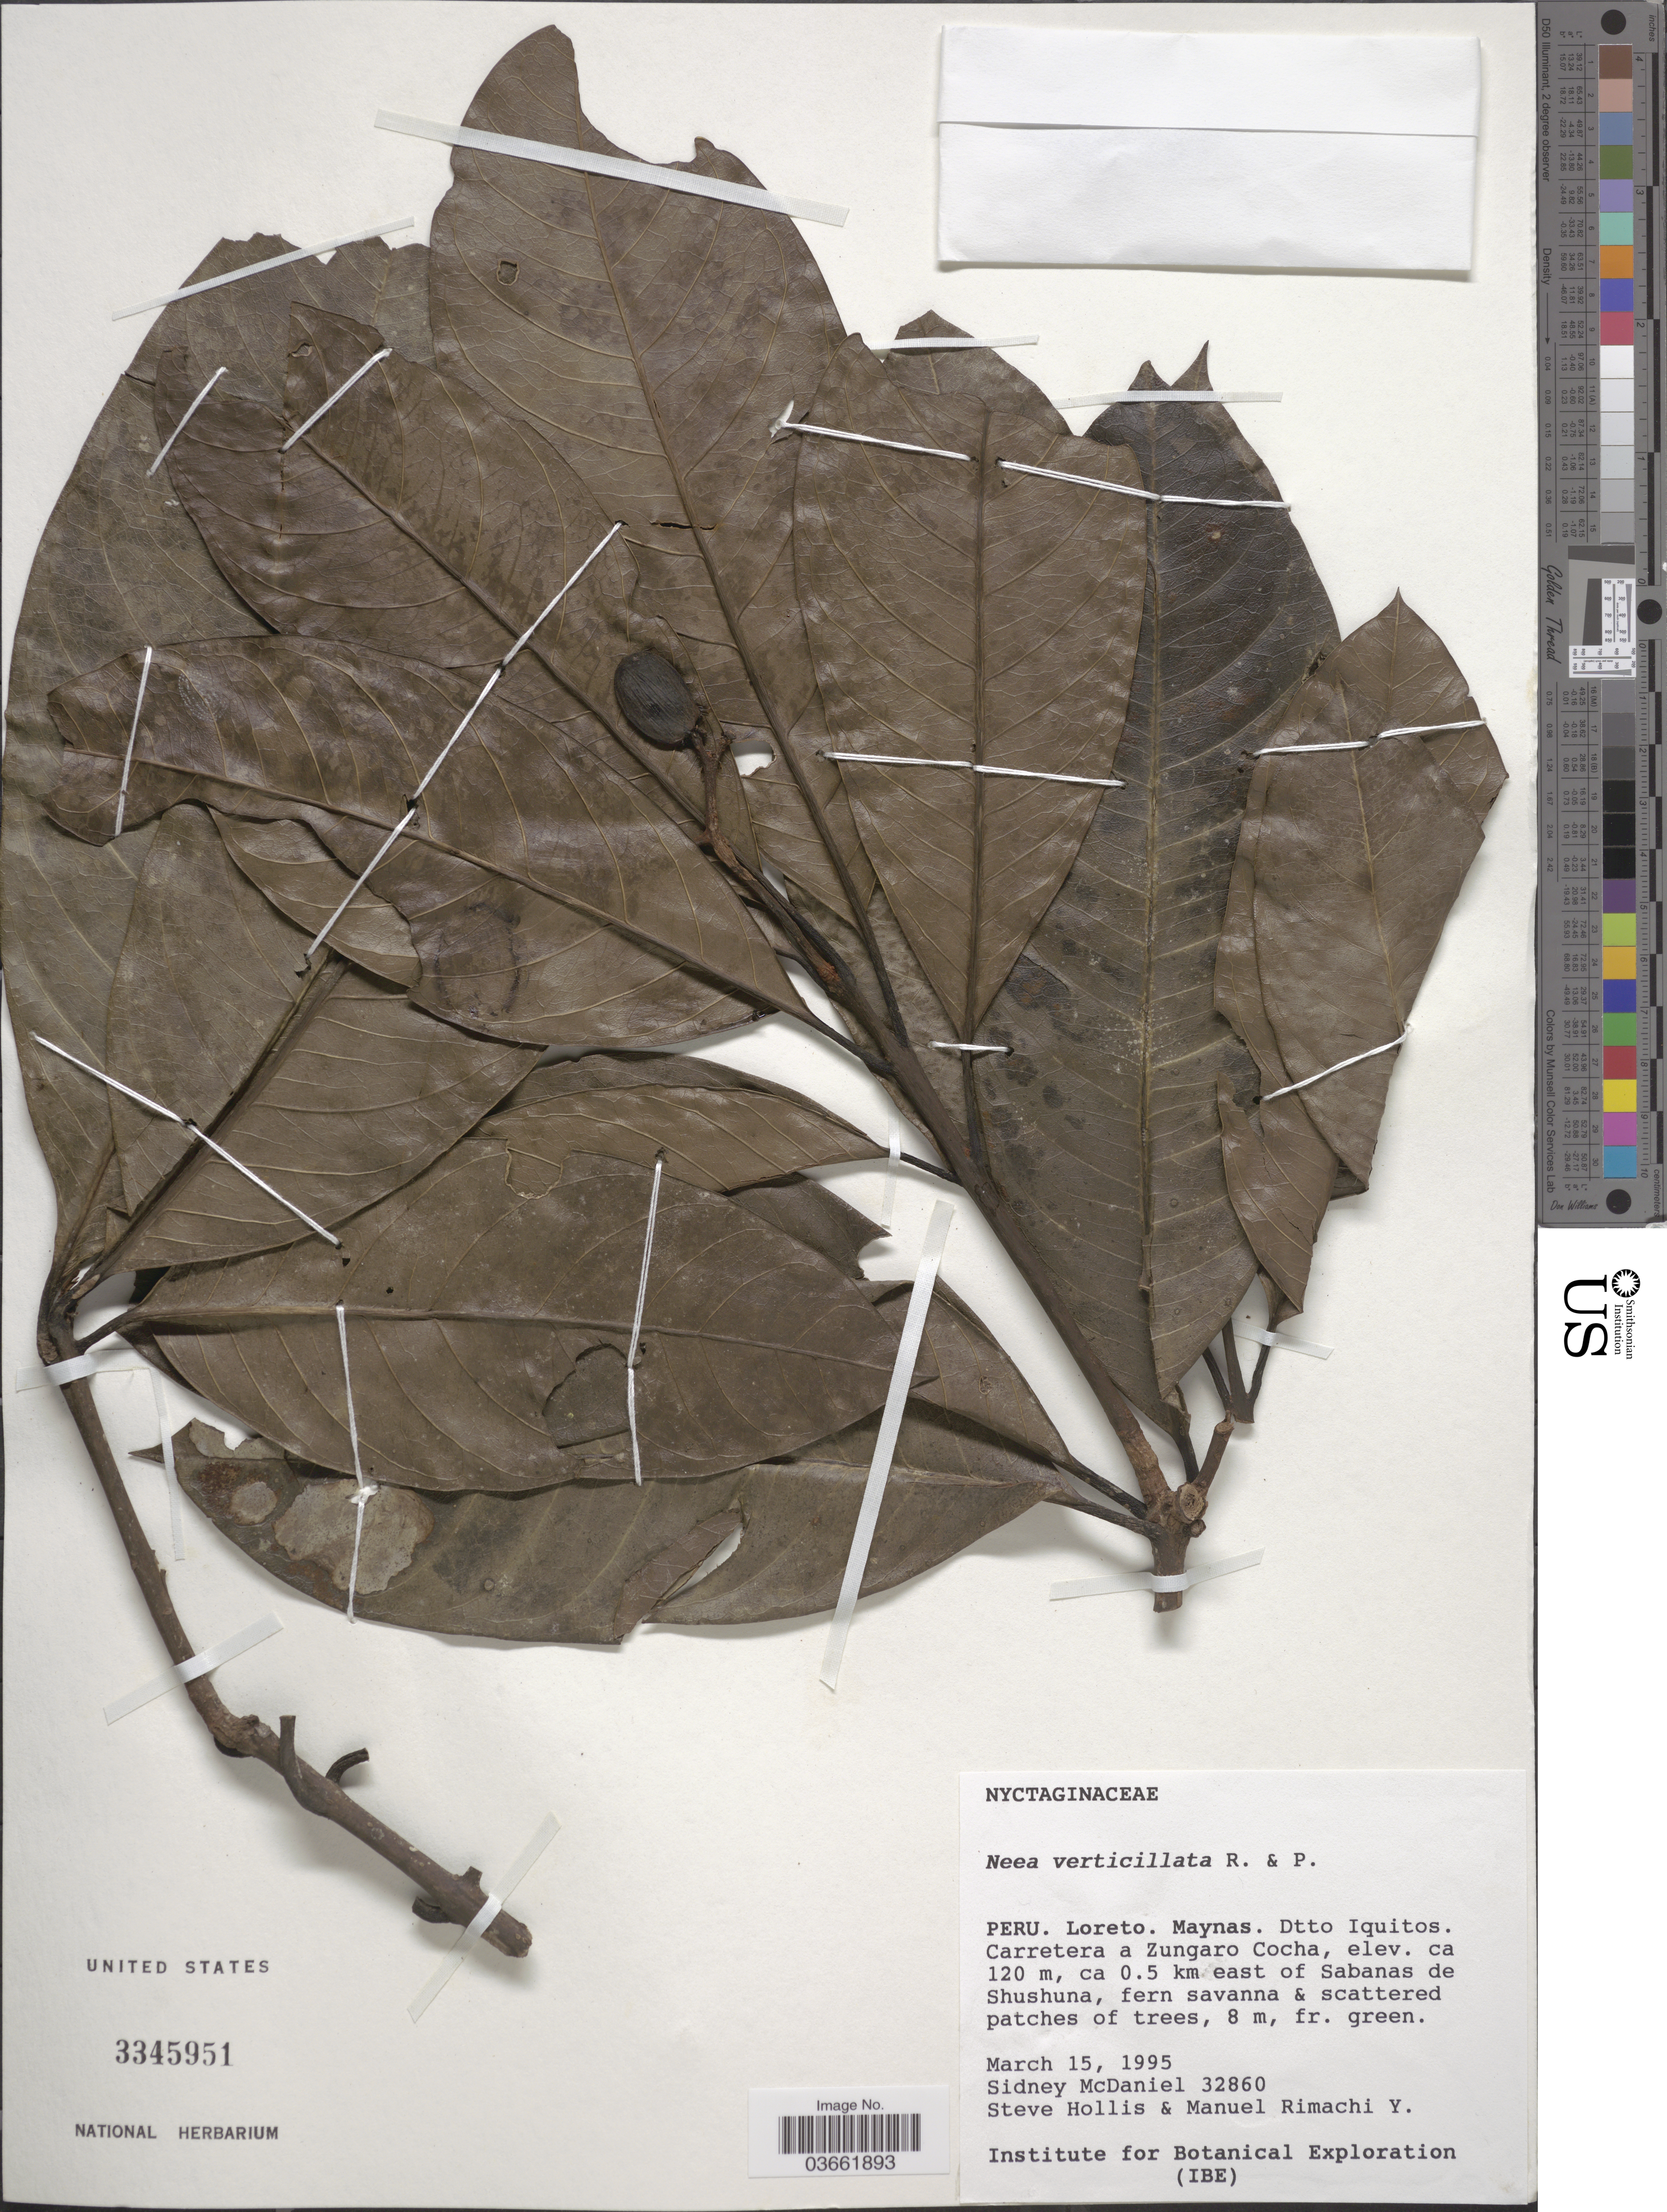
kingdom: Plantae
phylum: Tracheophyta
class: Magnoliopsida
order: Caryophyllales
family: Nyctaginaceae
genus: Neea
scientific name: Neea verticillata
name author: Ruiz & Pav.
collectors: S. McDaniel, S. Hollis & M. Rimachi Y.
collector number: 32860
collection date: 1995-03-15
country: Peru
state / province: Loreto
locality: Maynas. Dtto. Iquitos. Carretera a Zungaro Cocha, ca 0.5 km east of Sabanas de Shushuna.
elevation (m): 120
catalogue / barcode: US 3345951